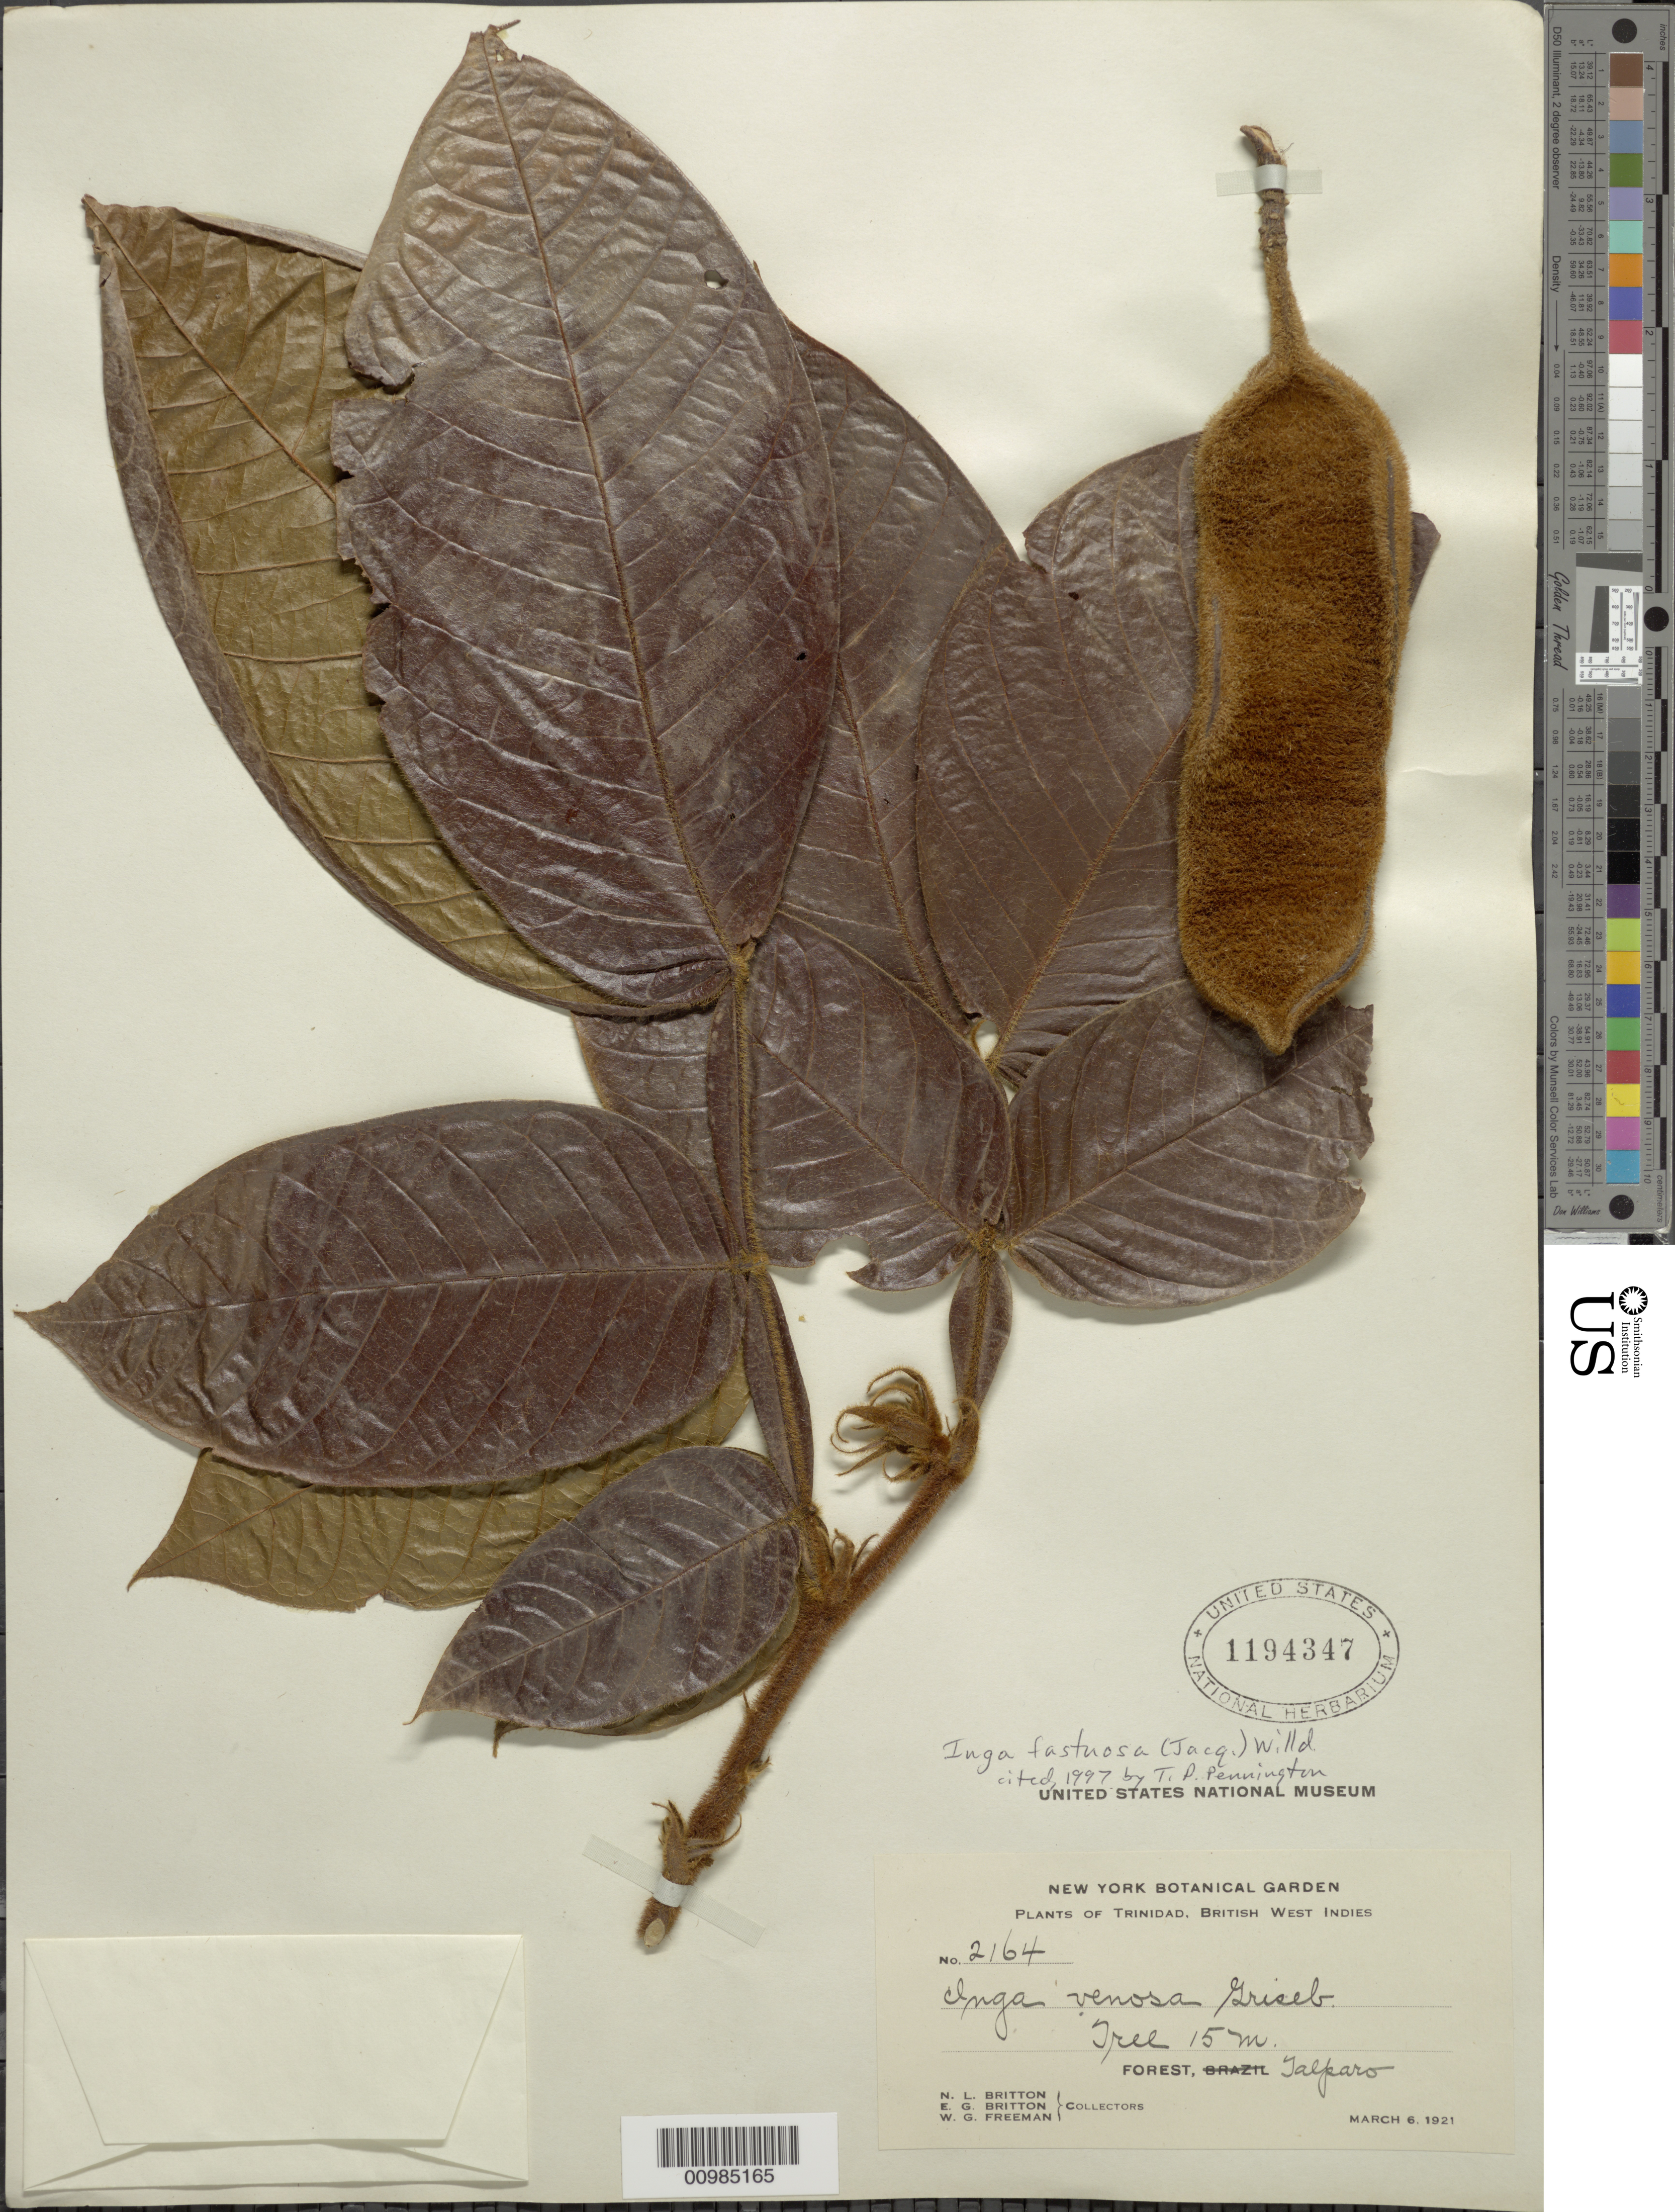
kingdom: Plantae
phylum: Tracheophyta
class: Magnoliopsida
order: Fabales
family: Fabaceae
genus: Inga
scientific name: Inga fastuosa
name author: (Jacq.) Willd.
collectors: N. Britton, E. G. Britton & W. Freeman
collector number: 2164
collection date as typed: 06 Mar 1921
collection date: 1921-03-06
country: Trinidad and Tobago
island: Trinidad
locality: Jalparo, forest.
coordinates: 0 N, 0 E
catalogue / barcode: US 1194347